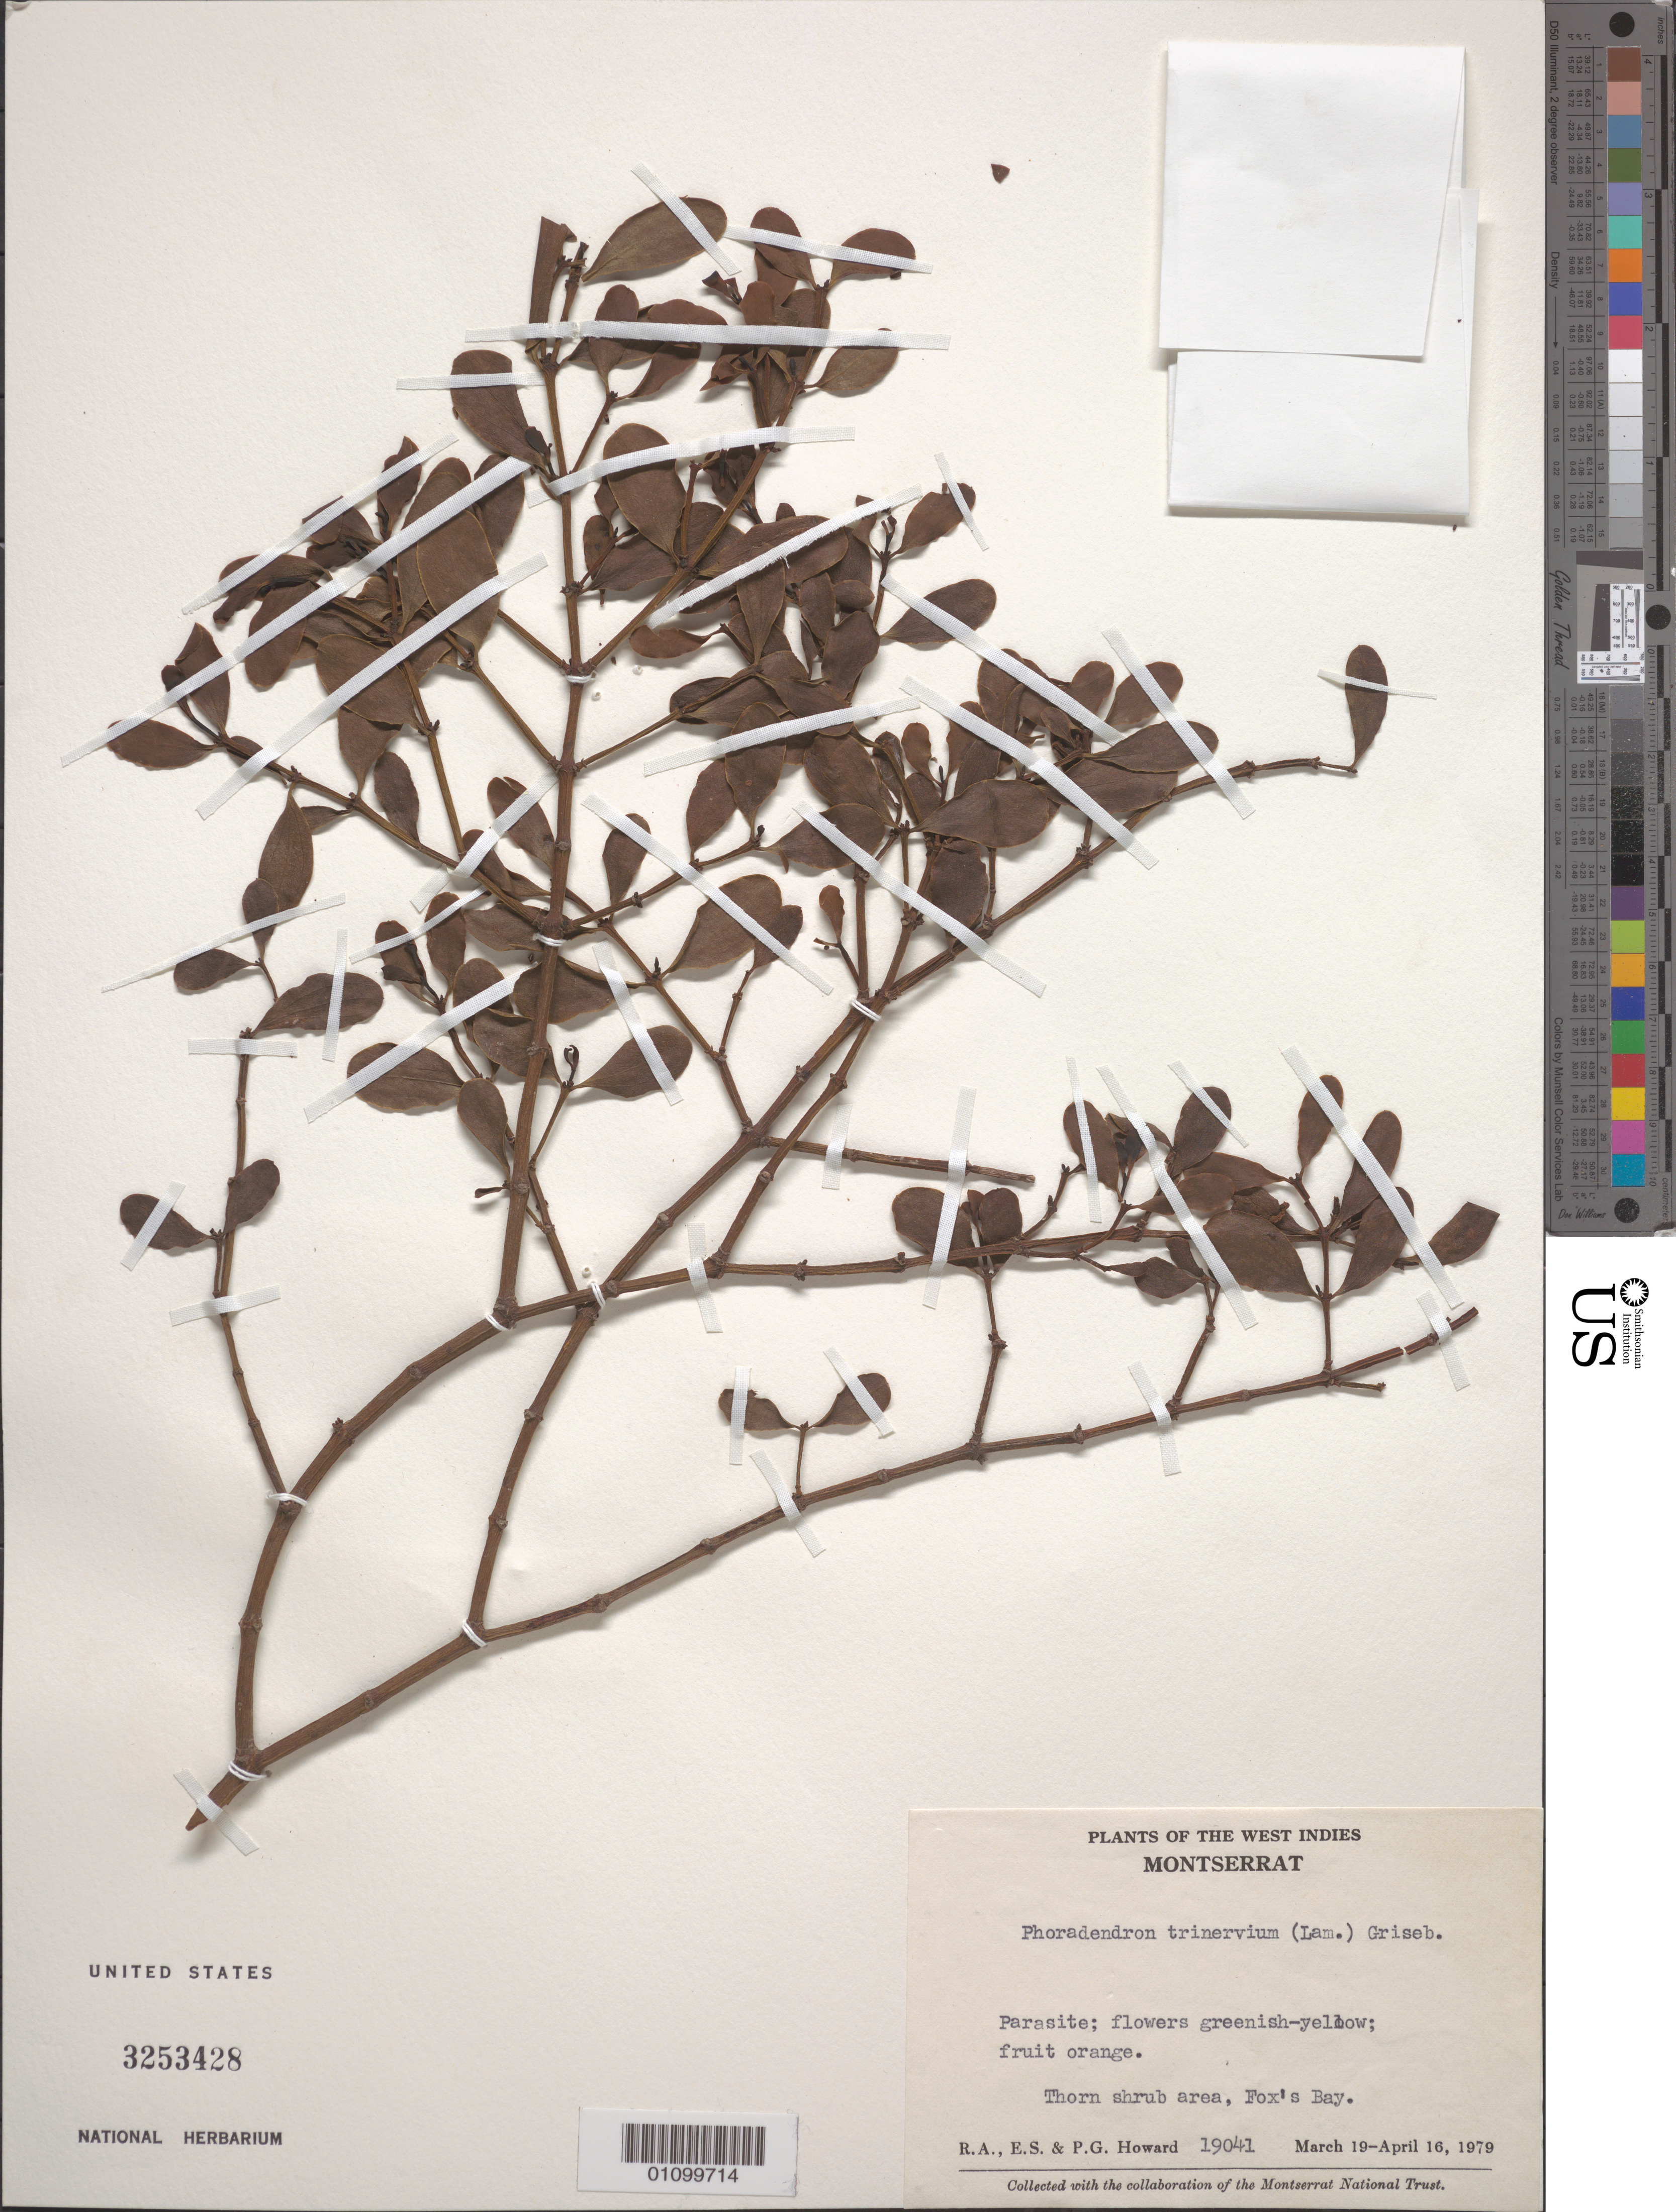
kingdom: Plantae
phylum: Tracheophyta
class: Magnoliopsida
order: Santalales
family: Viscaceae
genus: Phoradendron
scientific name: Phoradendron trinervium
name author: (Lam.) Griseb.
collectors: R. A. Howard, E. S. Howard & P. Howard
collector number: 19041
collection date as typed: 19 Mar 1979 to 16 Apr 1979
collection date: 1979-03-19/1979-04-16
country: Montserrat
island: Montserrat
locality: Thorn shrub area, Fox's Bay.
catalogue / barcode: US 3253428